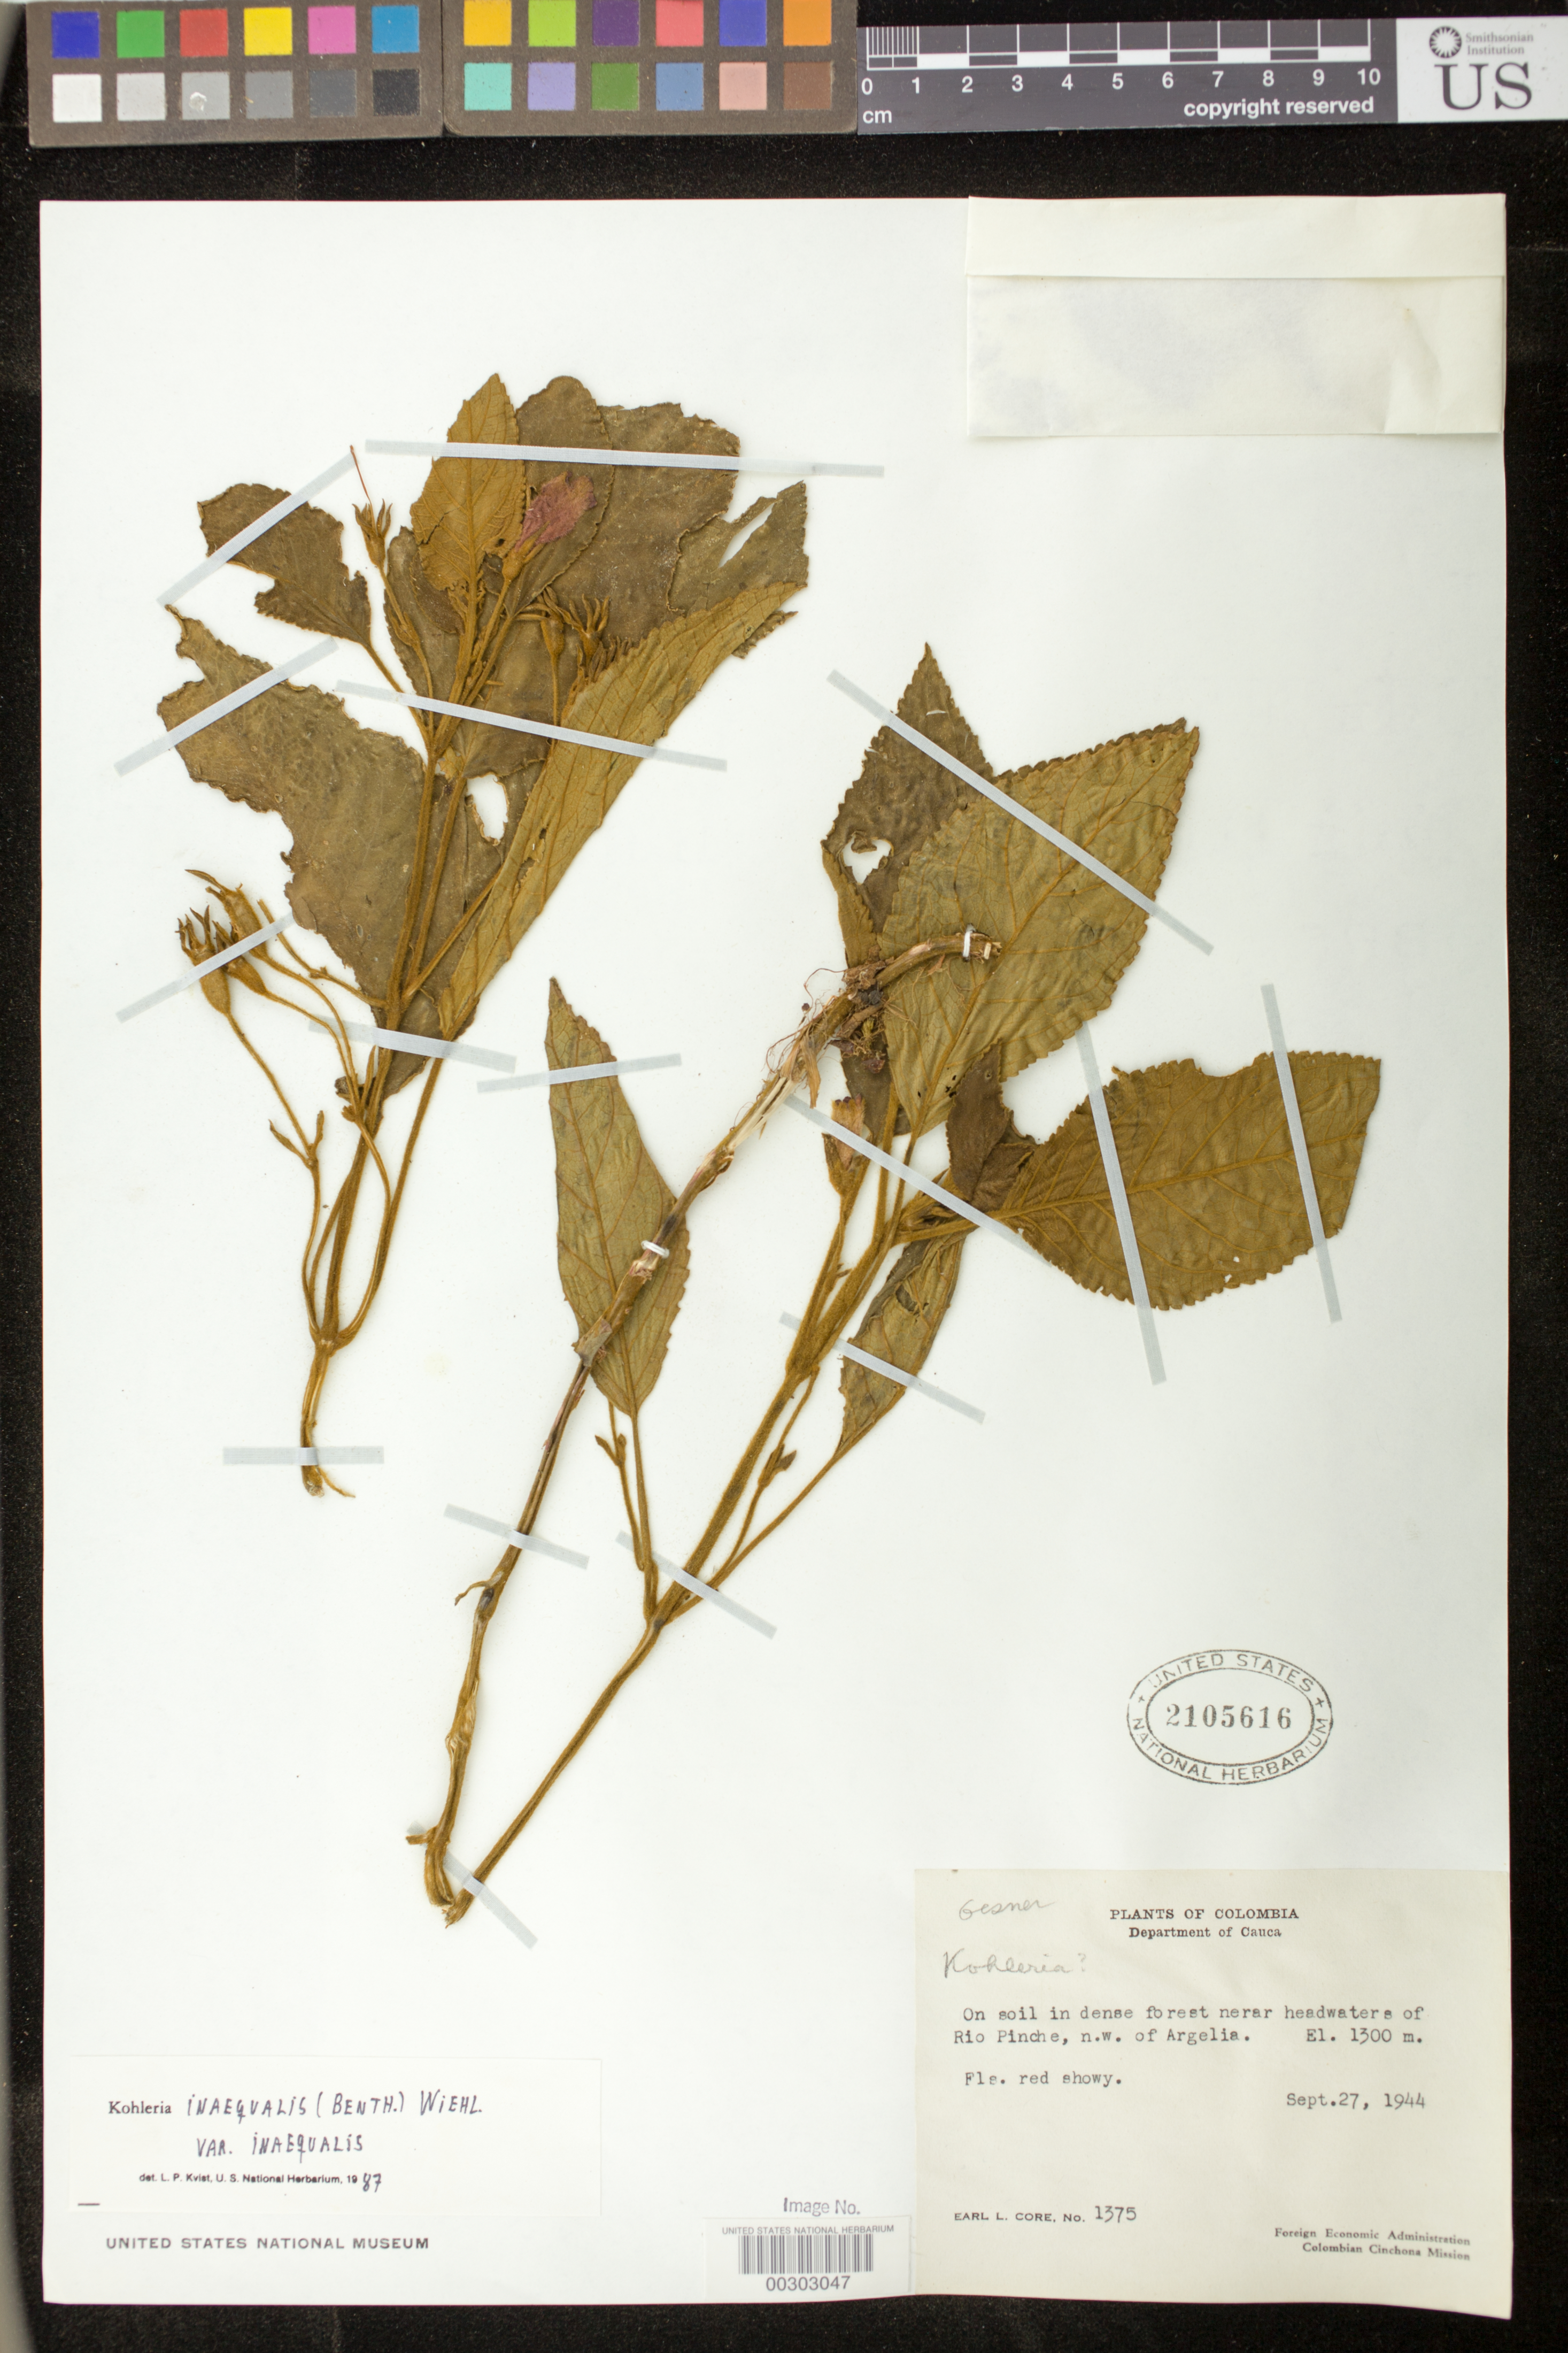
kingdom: Plantae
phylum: Tracheophyta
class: Magnoliopsida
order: Lamiales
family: Gesneriaceae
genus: Kohleria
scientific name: Kohleria inaequalis var. inaequalis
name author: (Benth.) Wiehler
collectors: E. L. Core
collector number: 1375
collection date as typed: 27 Sep 1944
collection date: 1944-09-27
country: Colombia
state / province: Cauca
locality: Near headwaters of Rio Pinche, NW of Argelia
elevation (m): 1300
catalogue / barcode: US 2105616